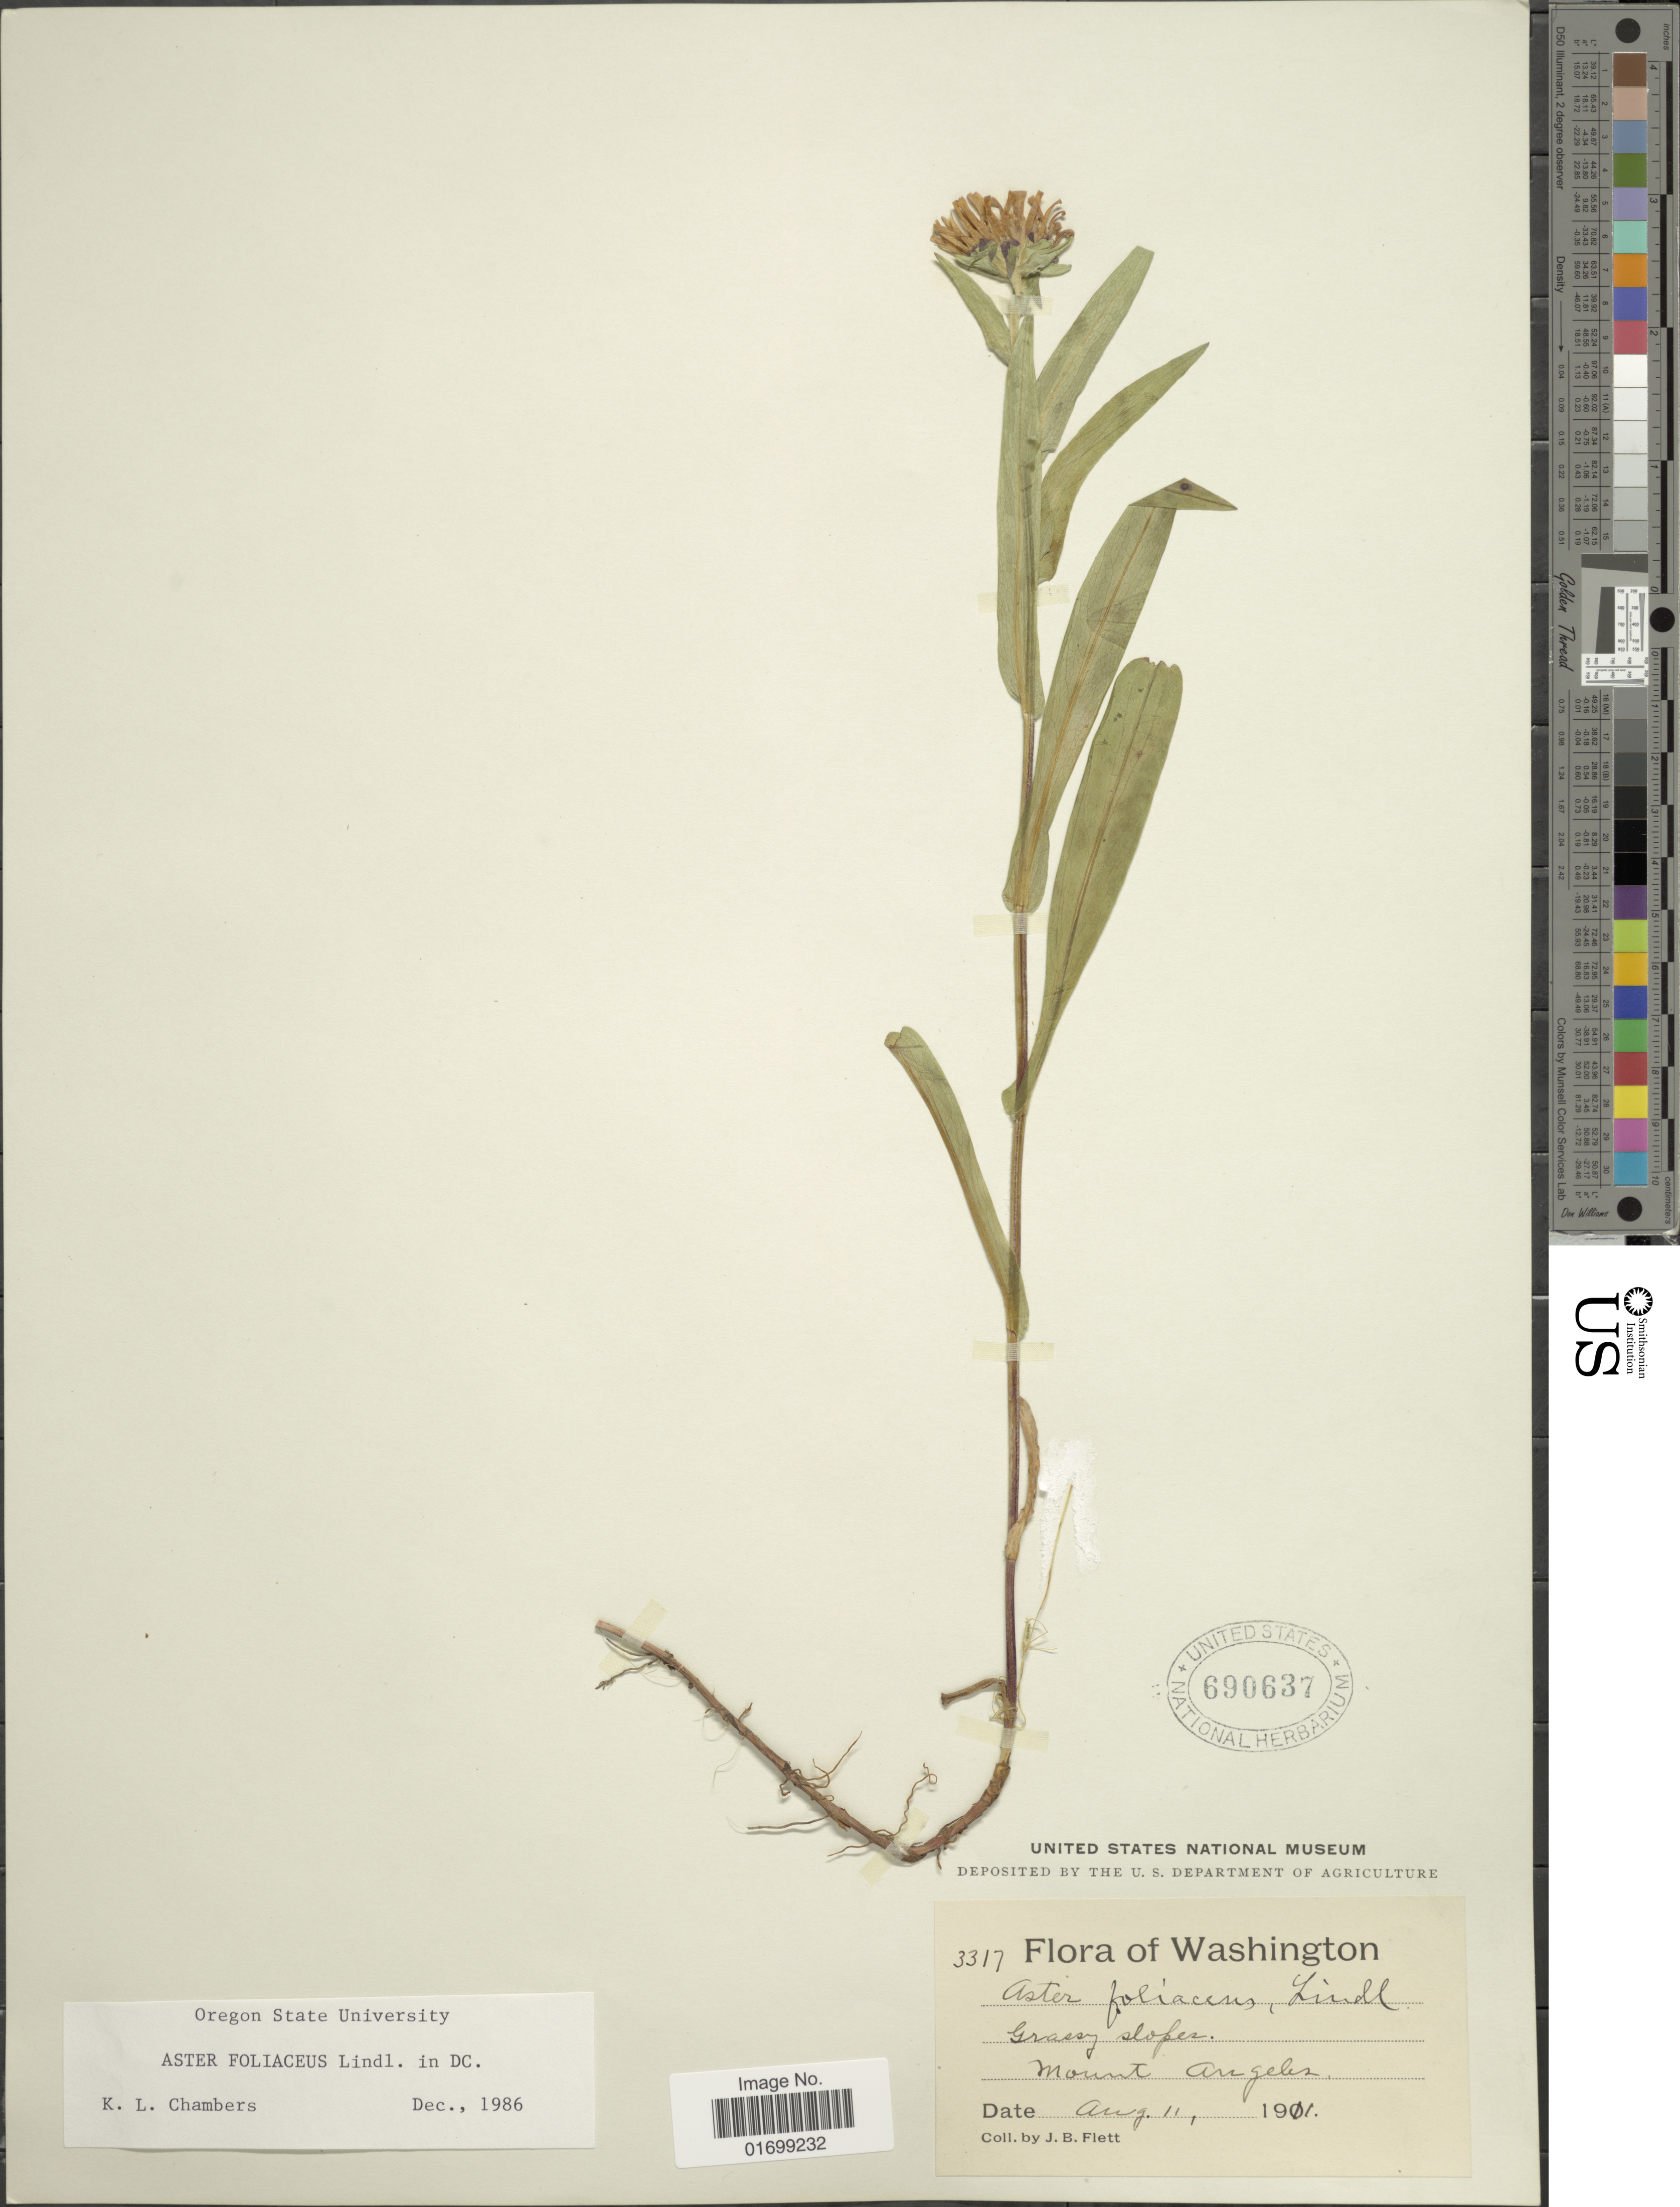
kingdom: Plantae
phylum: Tracheophyta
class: Magnoliopsida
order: Asterales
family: Asteraceae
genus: Symphyotrichum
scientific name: Symphyotrichum foliaceum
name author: (Lindl. ex DC.) G.L. Nesom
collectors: J. Flett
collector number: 3317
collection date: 1911-08-11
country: United States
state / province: Washington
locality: Mount Angeles, grassy slopes.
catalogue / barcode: US 690637